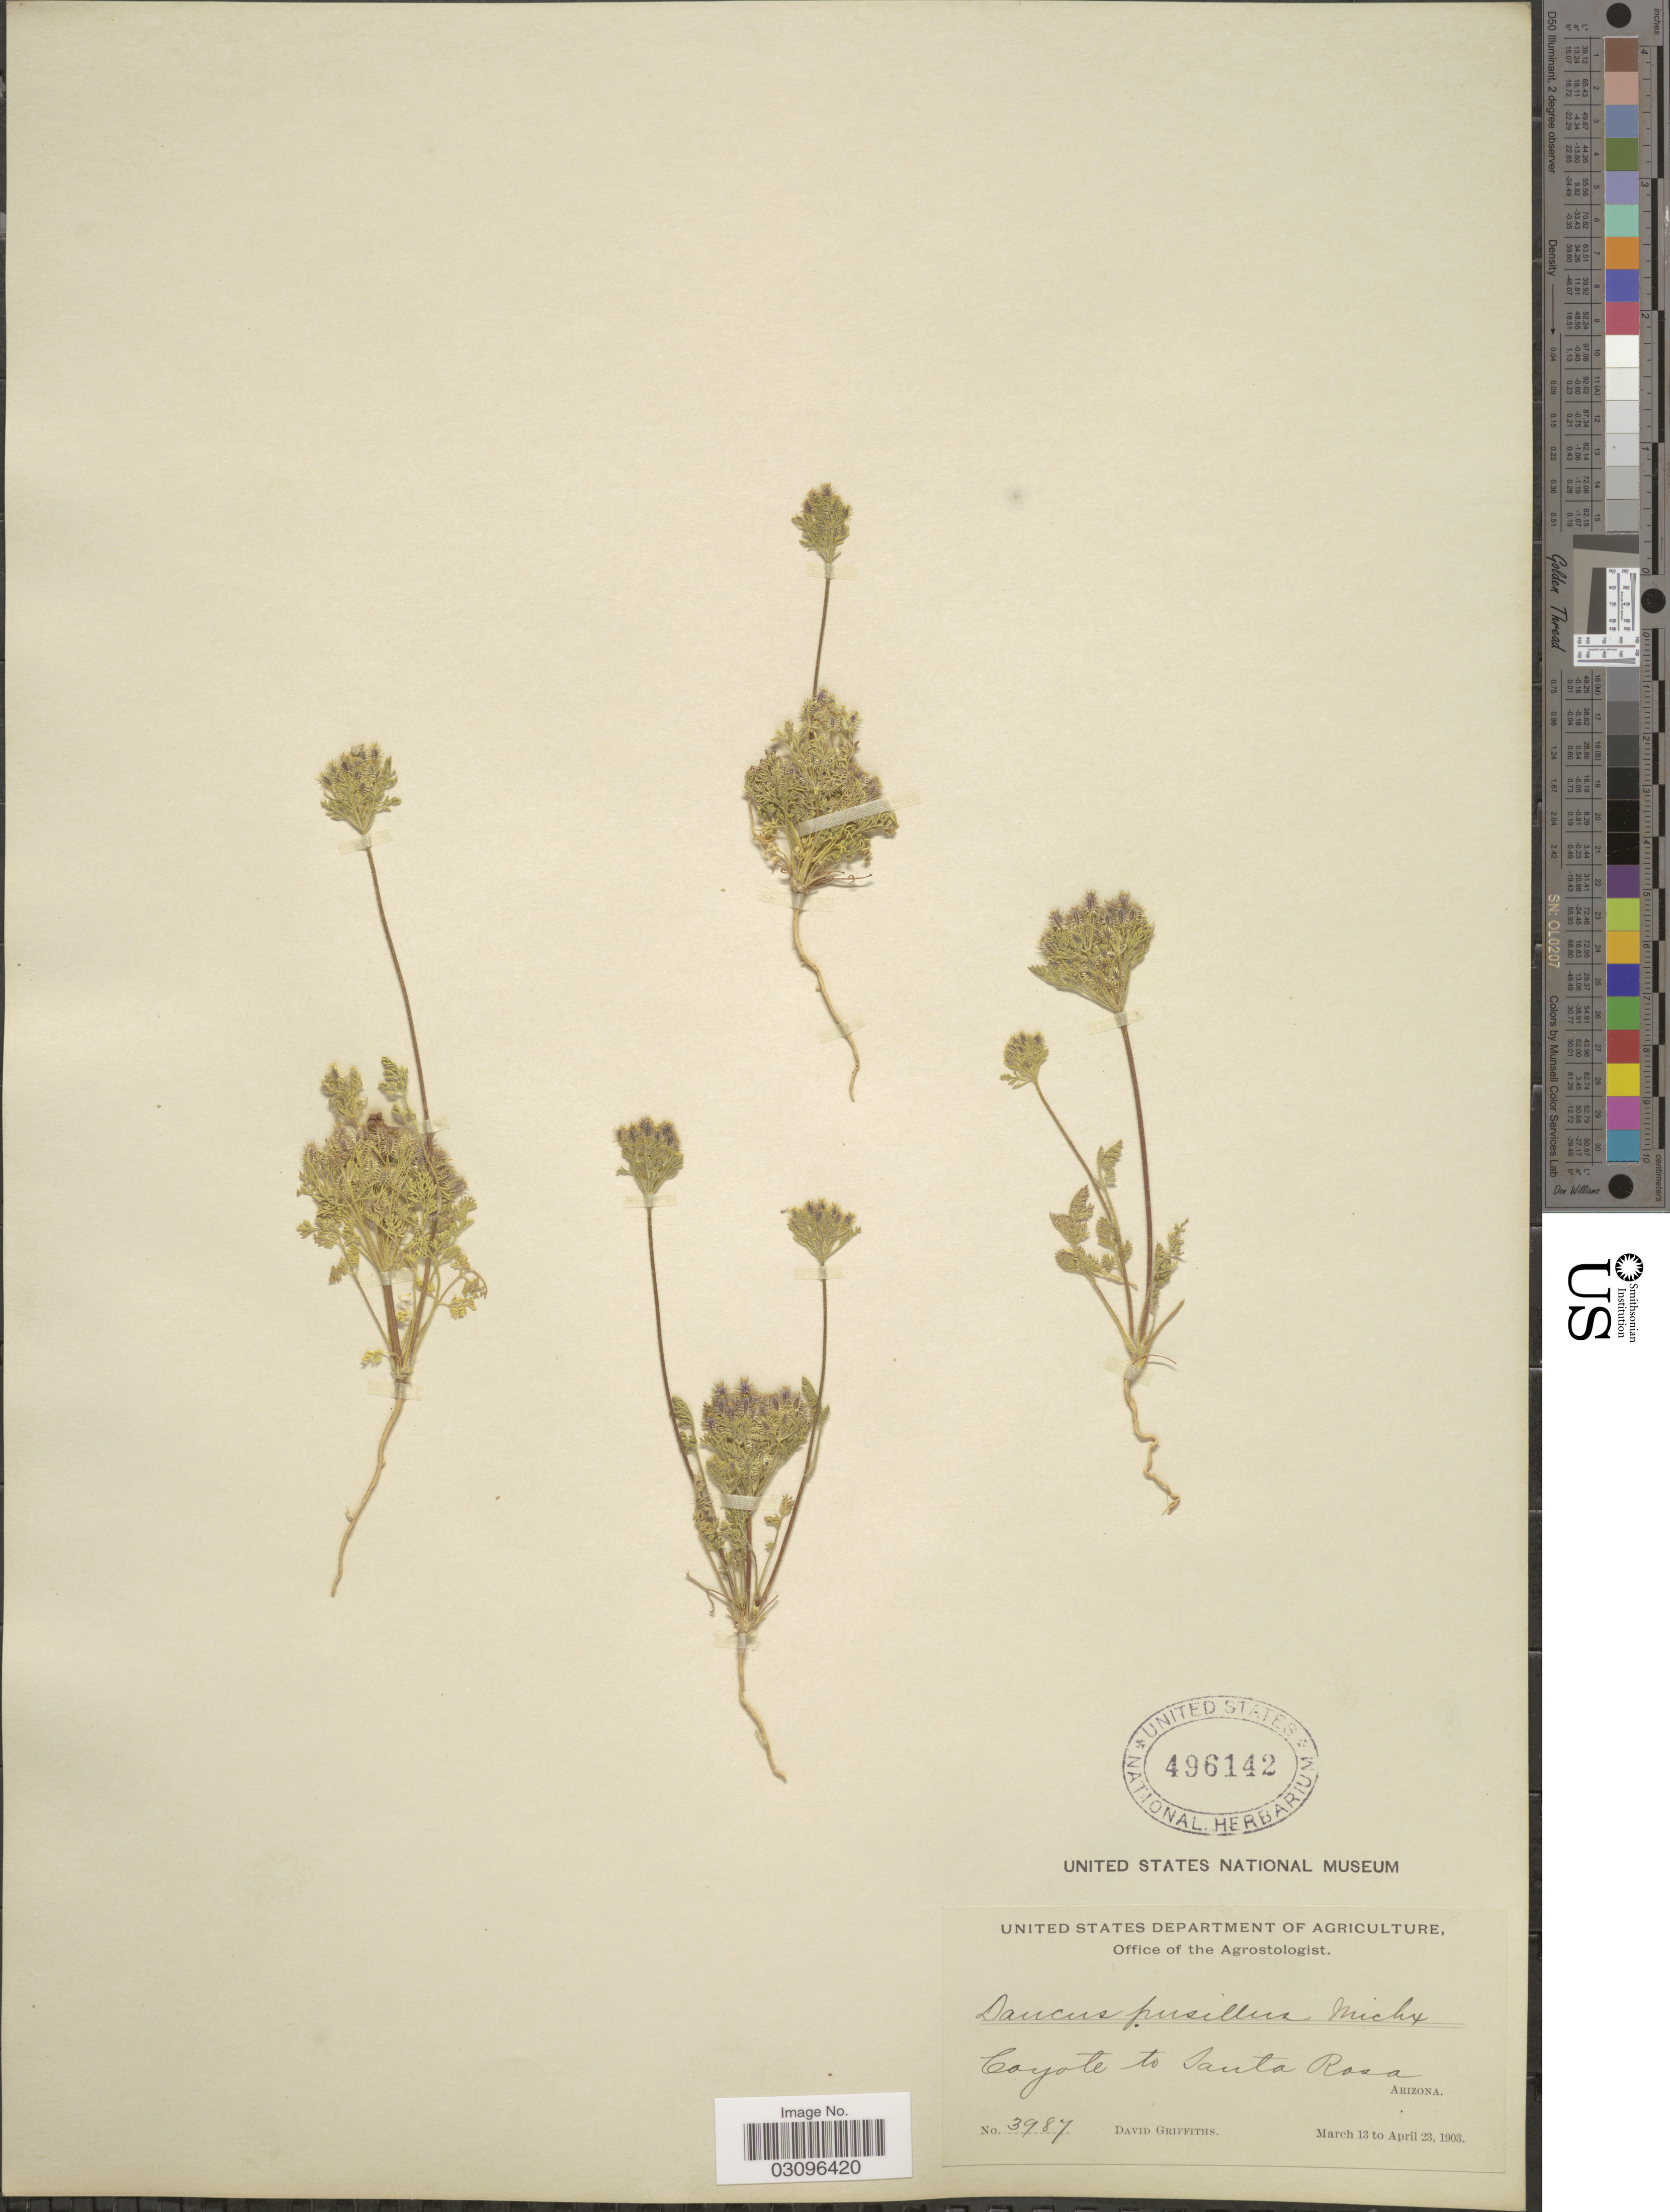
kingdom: Plantae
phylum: Tracheophyta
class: Magnoliopsida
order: Apiales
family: Apiaceae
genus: Daucus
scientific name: Daucus pusillus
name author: Michx.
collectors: D. Griffiths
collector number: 3987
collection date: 1903-03-13/1903-04-23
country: United States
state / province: Arizona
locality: Cayote to Santa Rosa.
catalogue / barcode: US 496142